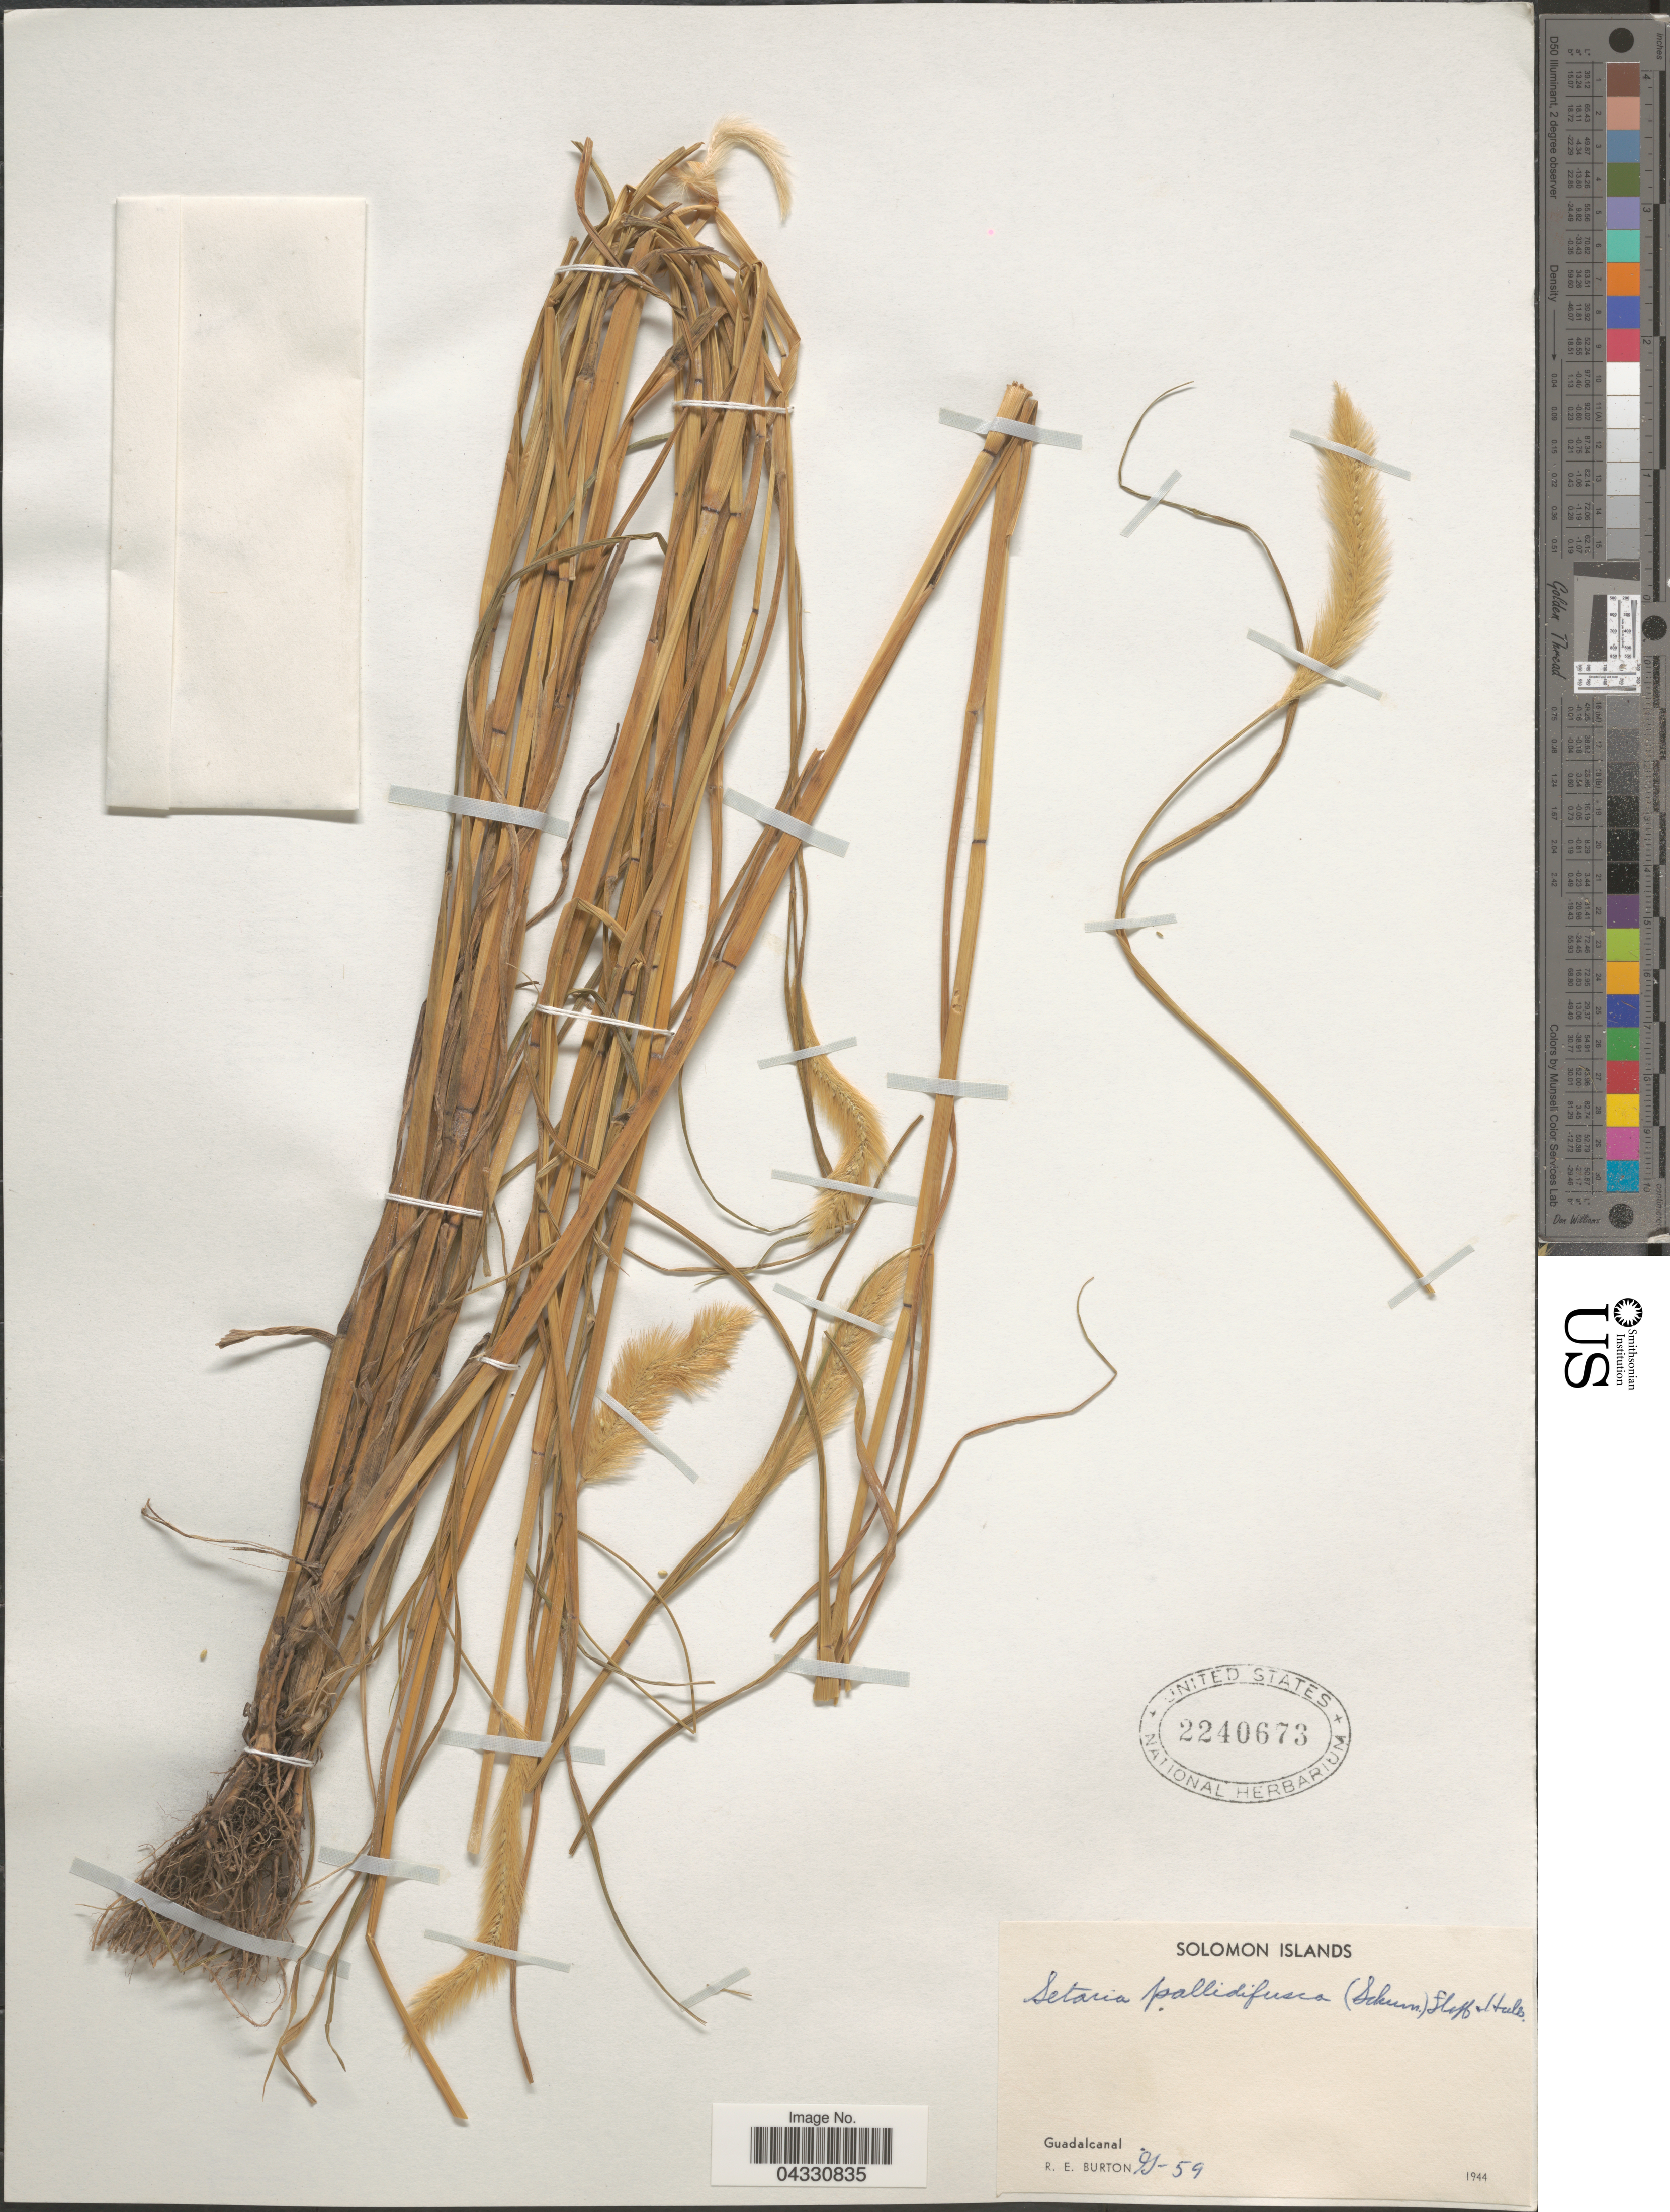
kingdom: Plantae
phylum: Tracheophyta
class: Liliopsida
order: Poales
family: Poaceae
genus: Setaria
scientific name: Setaria pallide-fusca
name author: (Schumach.) Stapf & C.E. Hubb.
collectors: R. Burton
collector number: G-59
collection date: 1944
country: Solomon Islands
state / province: Solomon Islands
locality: Guadalcanal.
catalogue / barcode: US 2240673